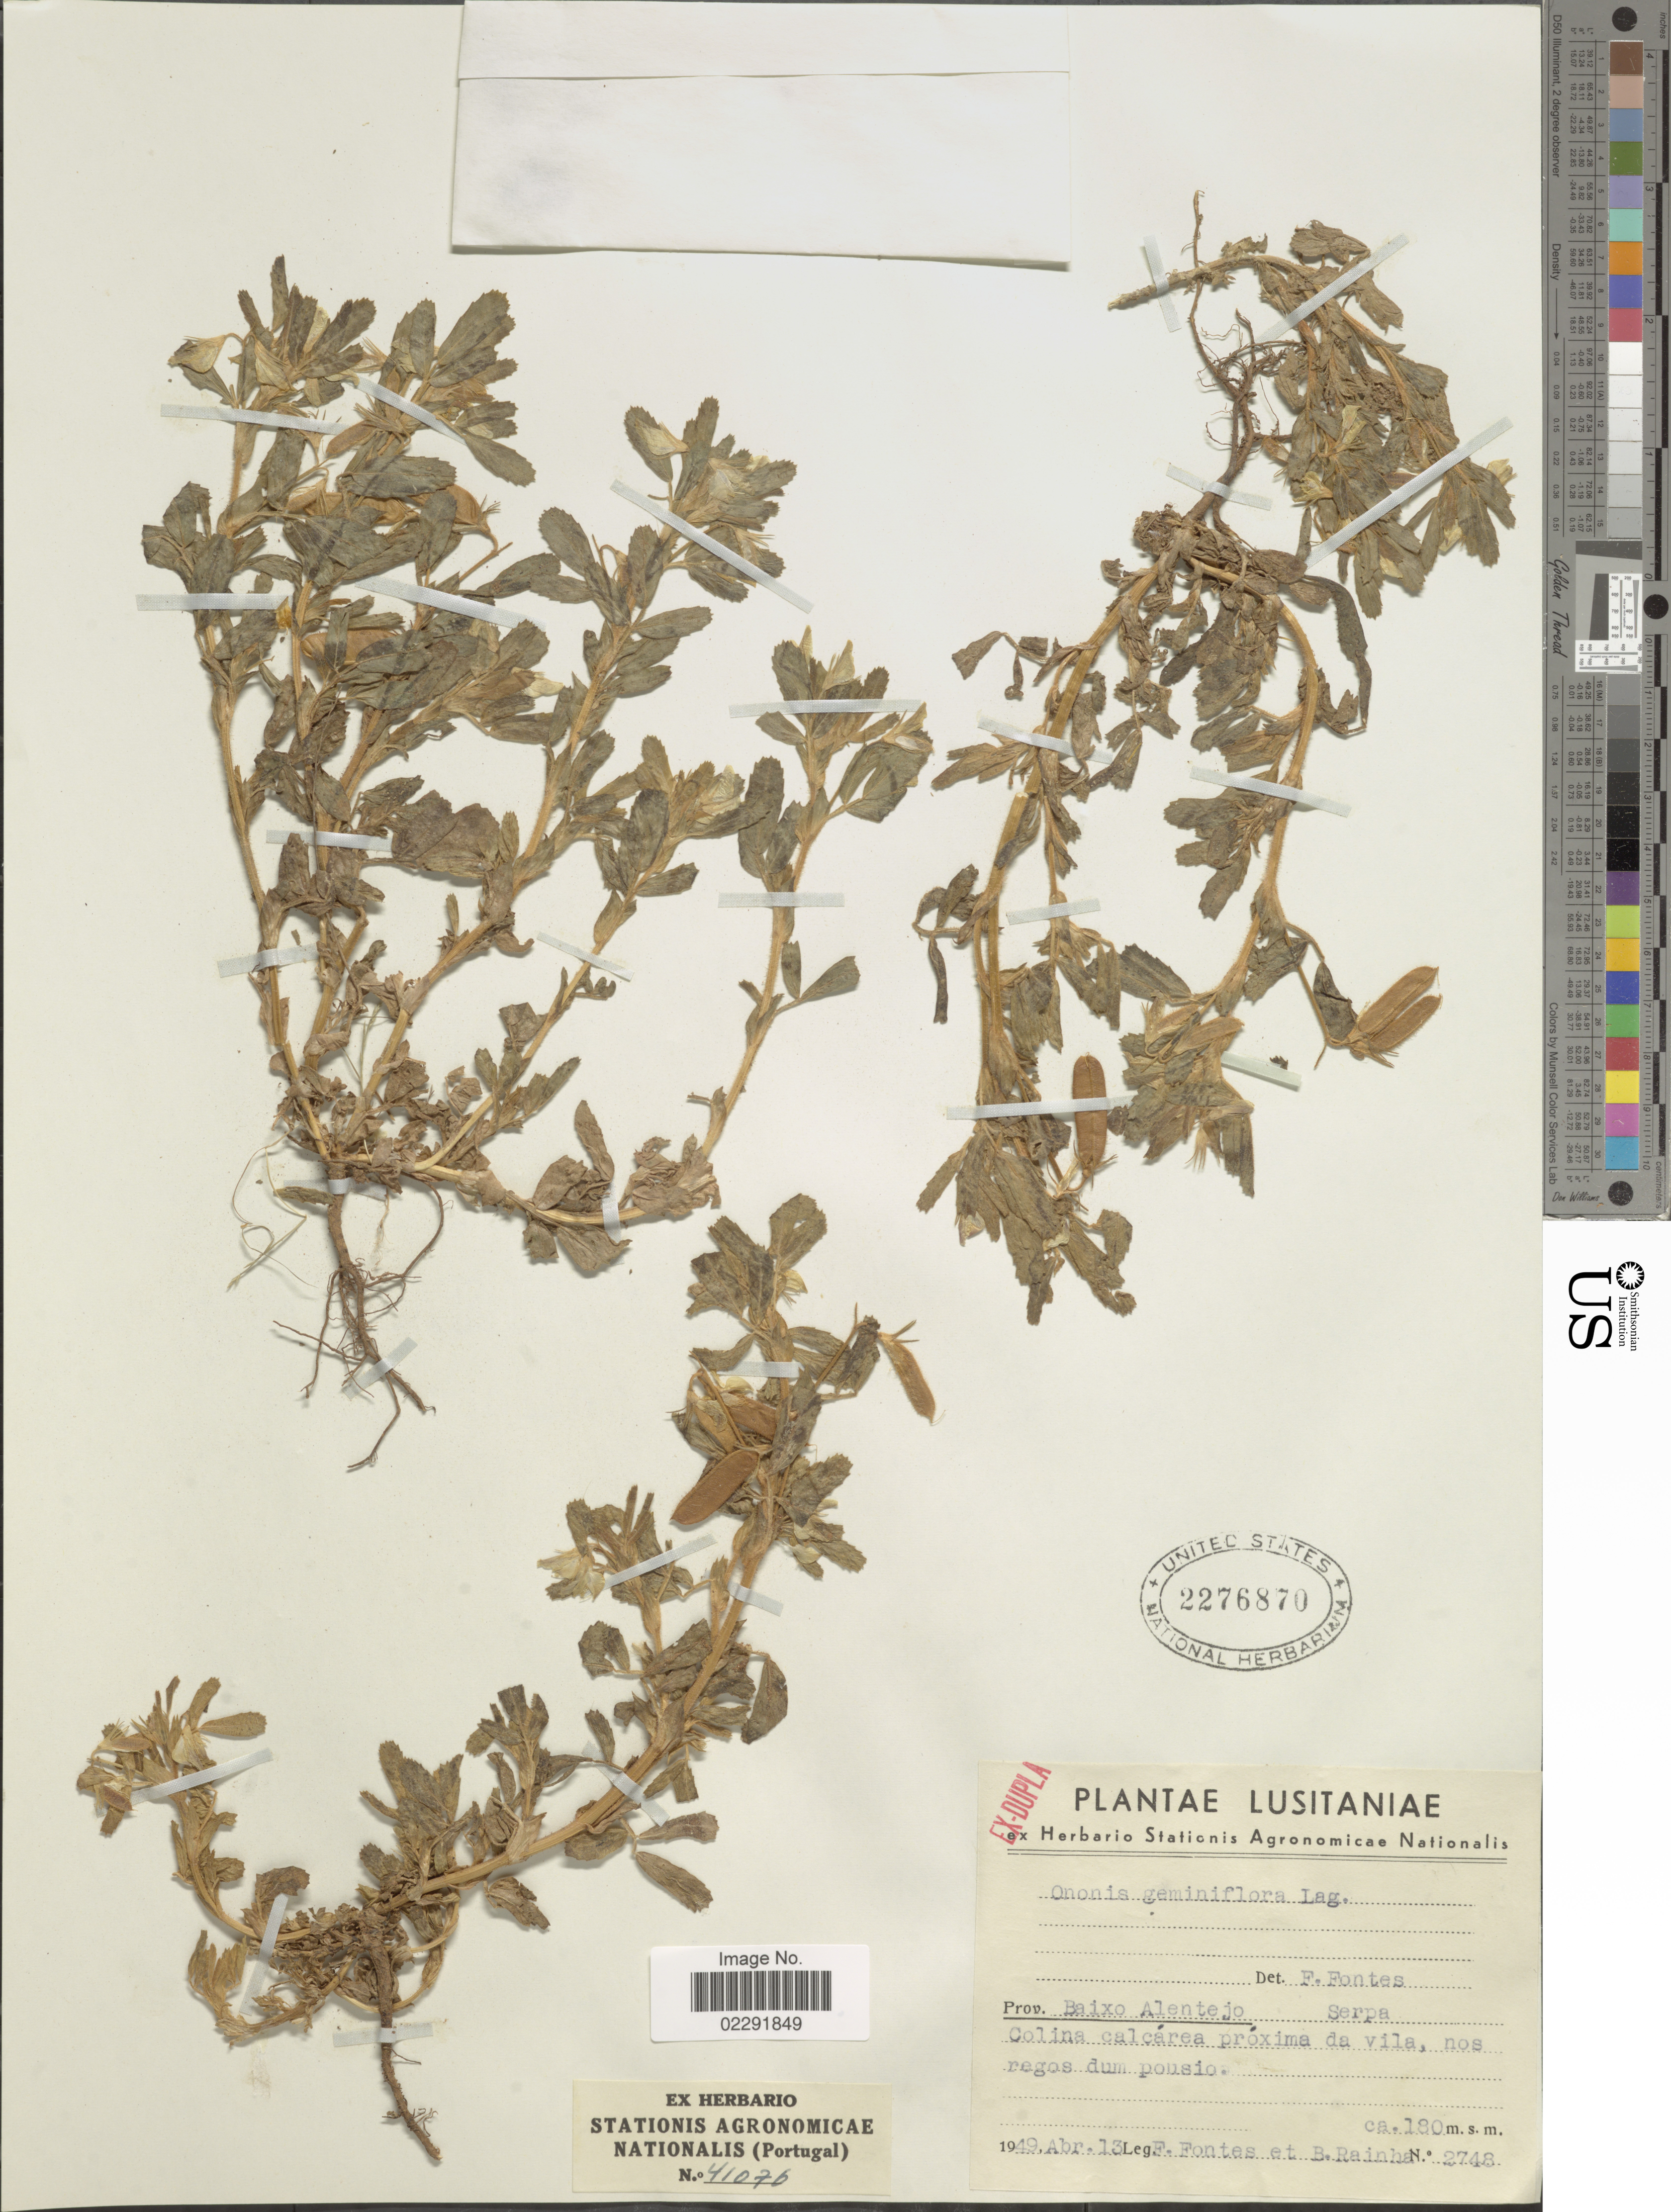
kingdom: Plantae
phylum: Tracheophyta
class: Magnoliopsida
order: Fabales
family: Fabaceae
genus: Ononis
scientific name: Ononis geminiflora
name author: Lag.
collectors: Fontes, F. & B. Rainha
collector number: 2748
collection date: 1949-04-13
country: Portugal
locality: Lusitaniae, Prov. Baixo Alentejo, Serpa Colina calcarea proxima da vila, nos regos dum ponsio.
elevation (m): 180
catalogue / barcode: US 2276870